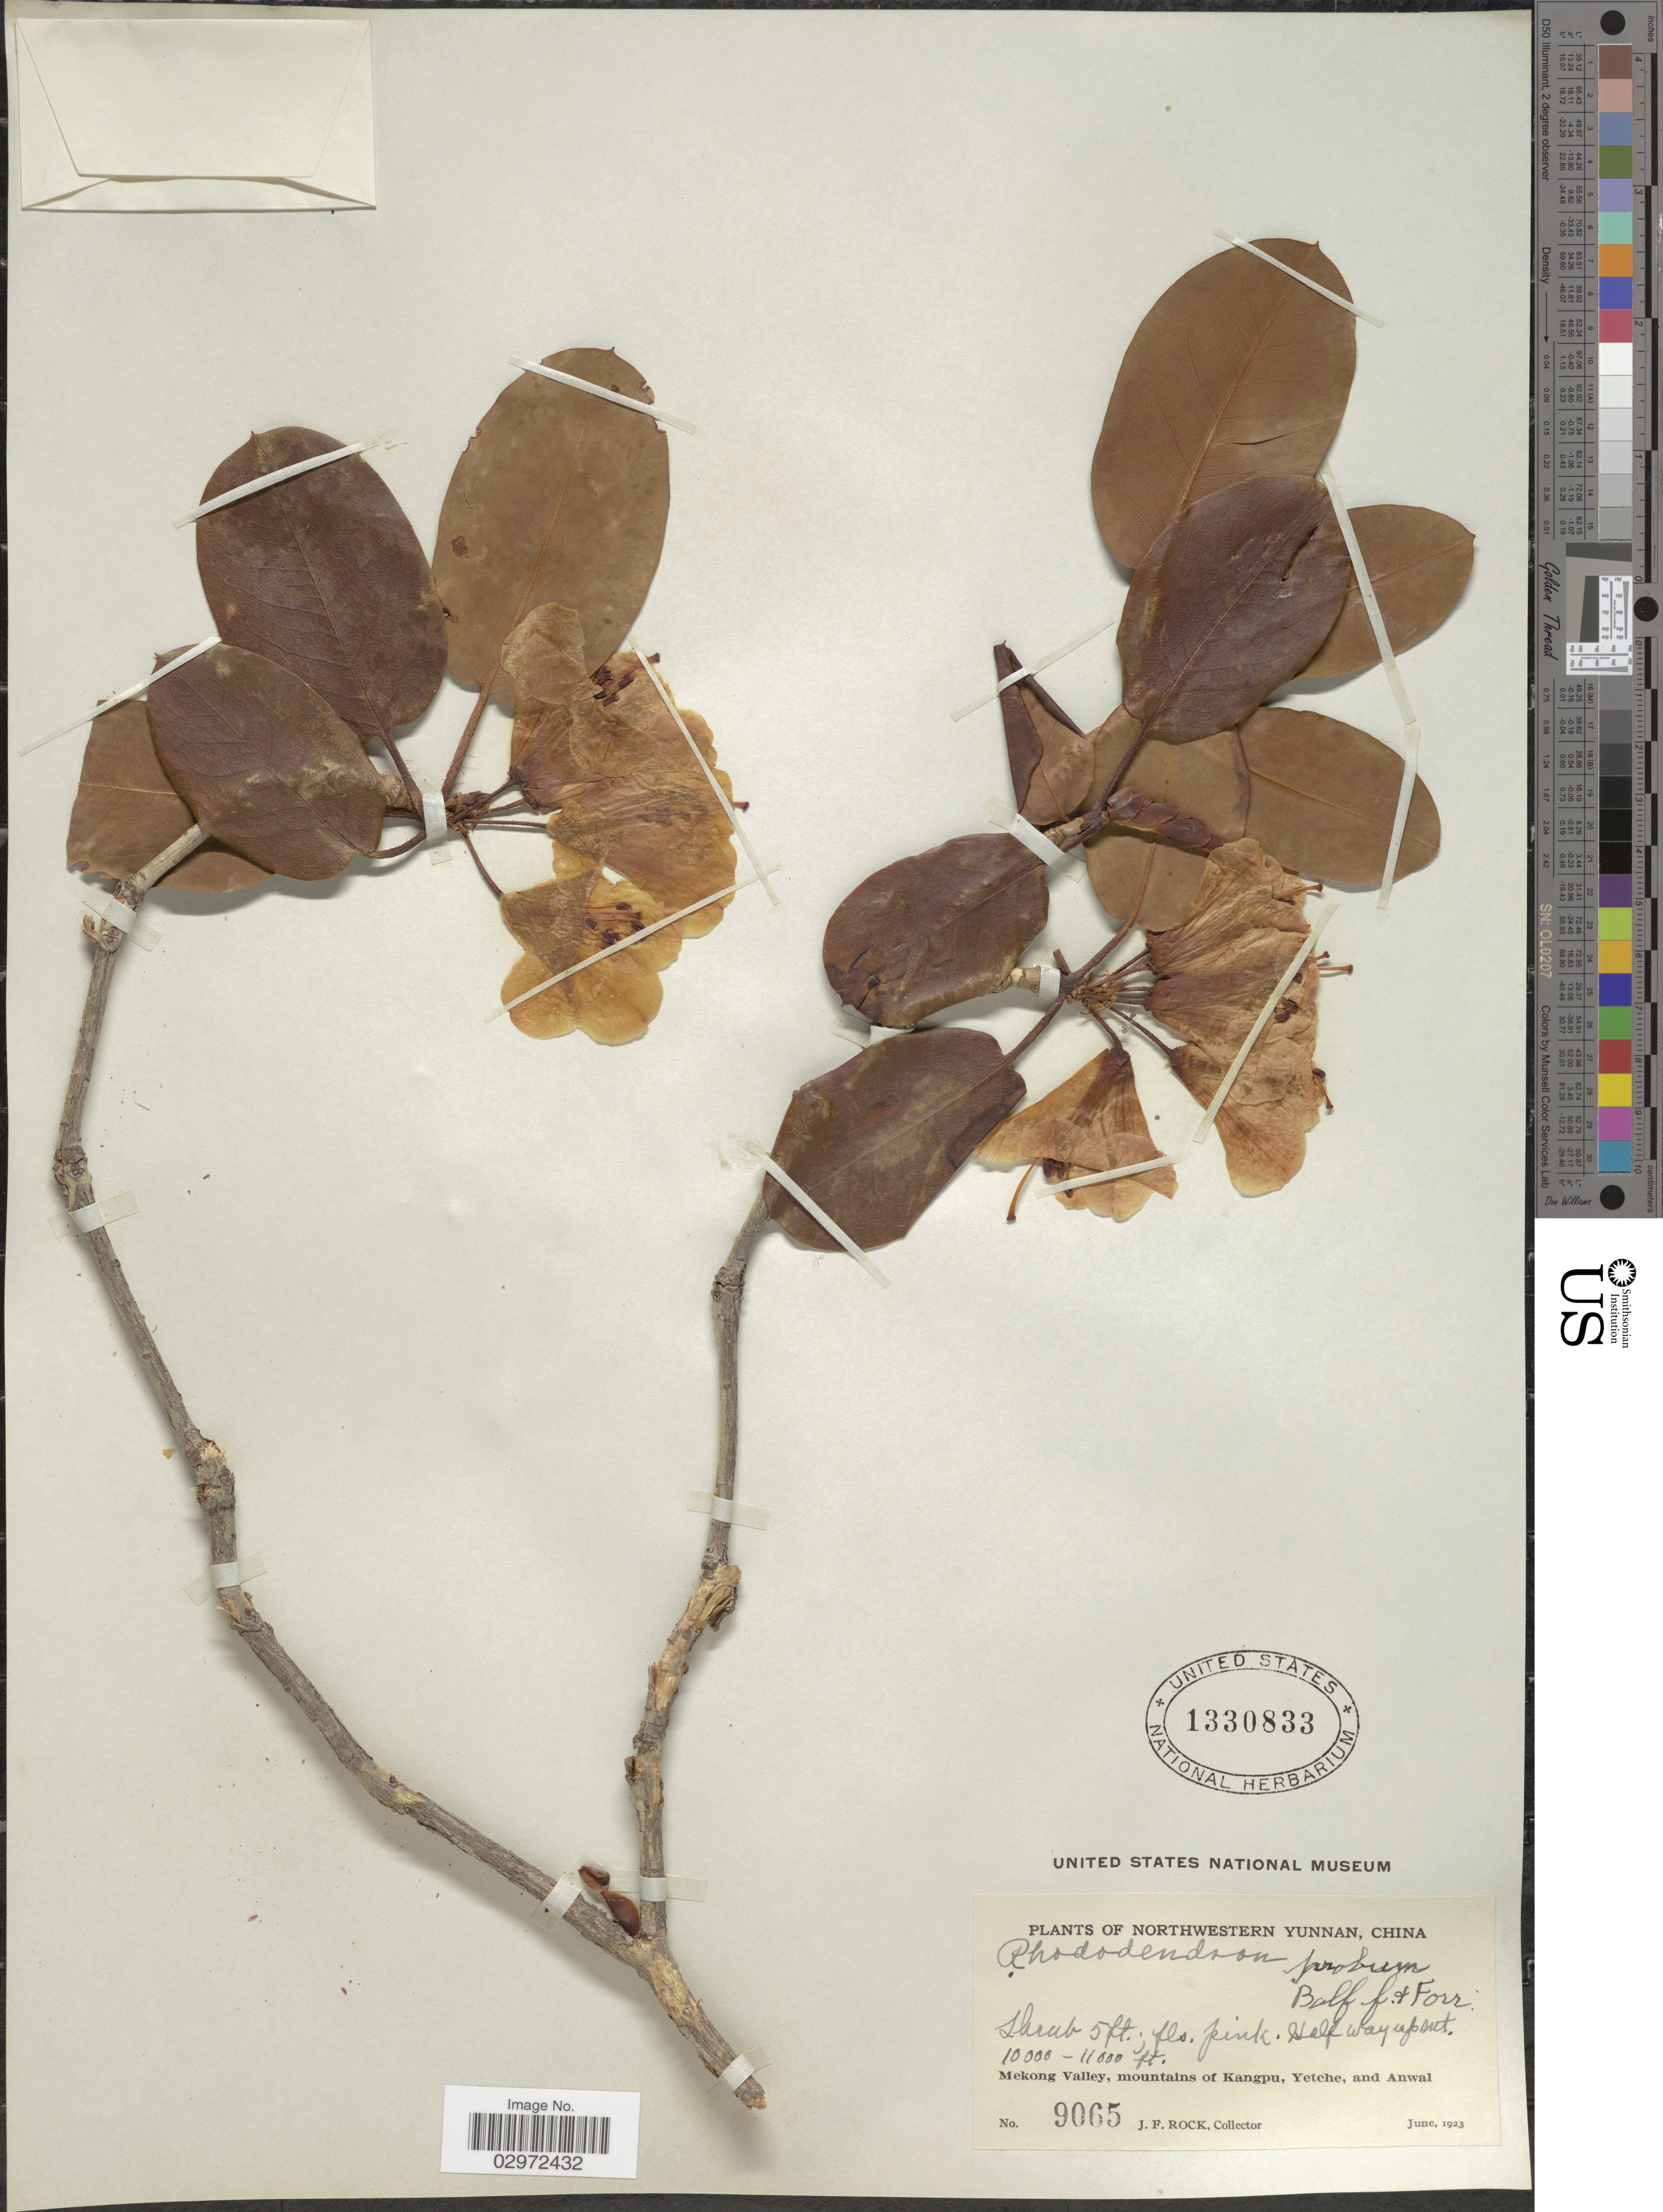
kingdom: Plantae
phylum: Tracheophyta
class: Magnoliopsida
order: Ericales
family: Ericaceae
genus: Rhododendron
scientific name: Rhododendron probum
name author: Balf. f. & Forrest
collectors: J. Rock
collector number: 9065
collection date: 1923-06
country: China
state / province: Yunnan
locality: Northwestern Yunnan, Mekong Valley, mountains of Kangpu, Yetche, and Anwal.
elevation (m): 3048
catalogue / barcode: US 1330833